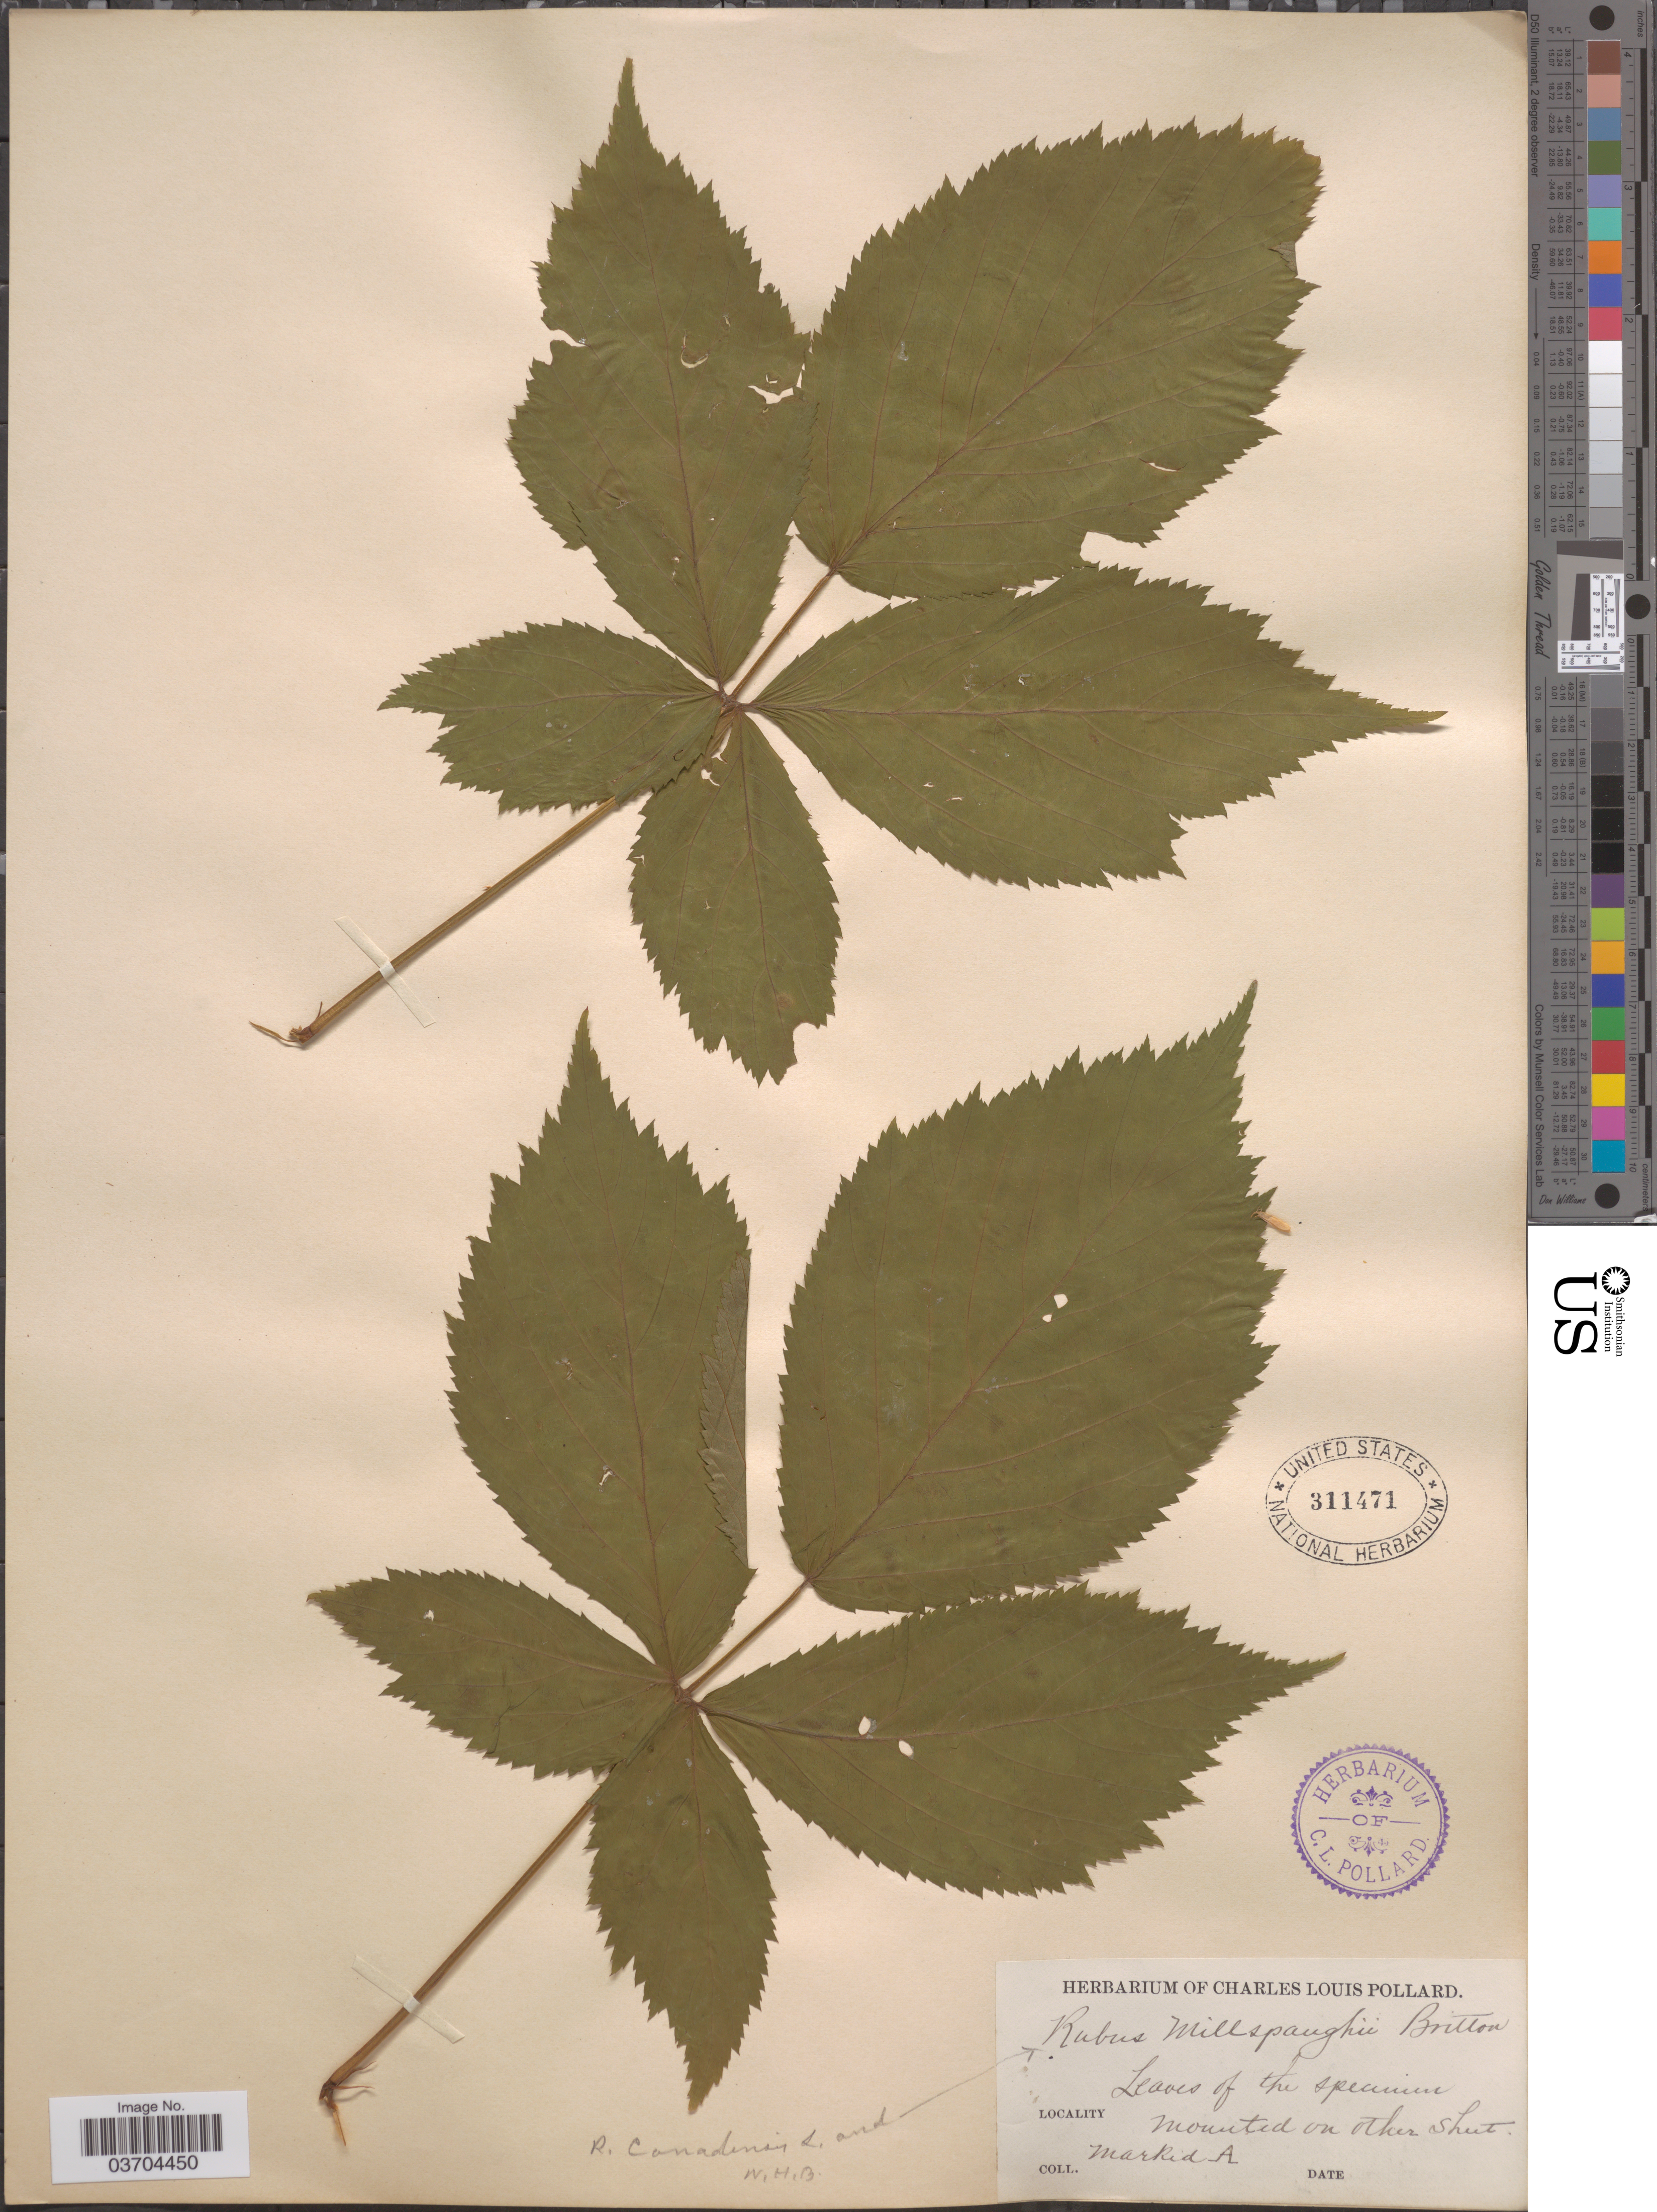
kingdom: Plantae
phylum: Tracheophyta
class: Magnoliopsida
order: Rosales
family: Rosaceae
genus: Rubus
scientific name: Rubus canadensis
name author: L.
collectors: ex herb. C.L. Pollard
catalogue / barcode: US 311471